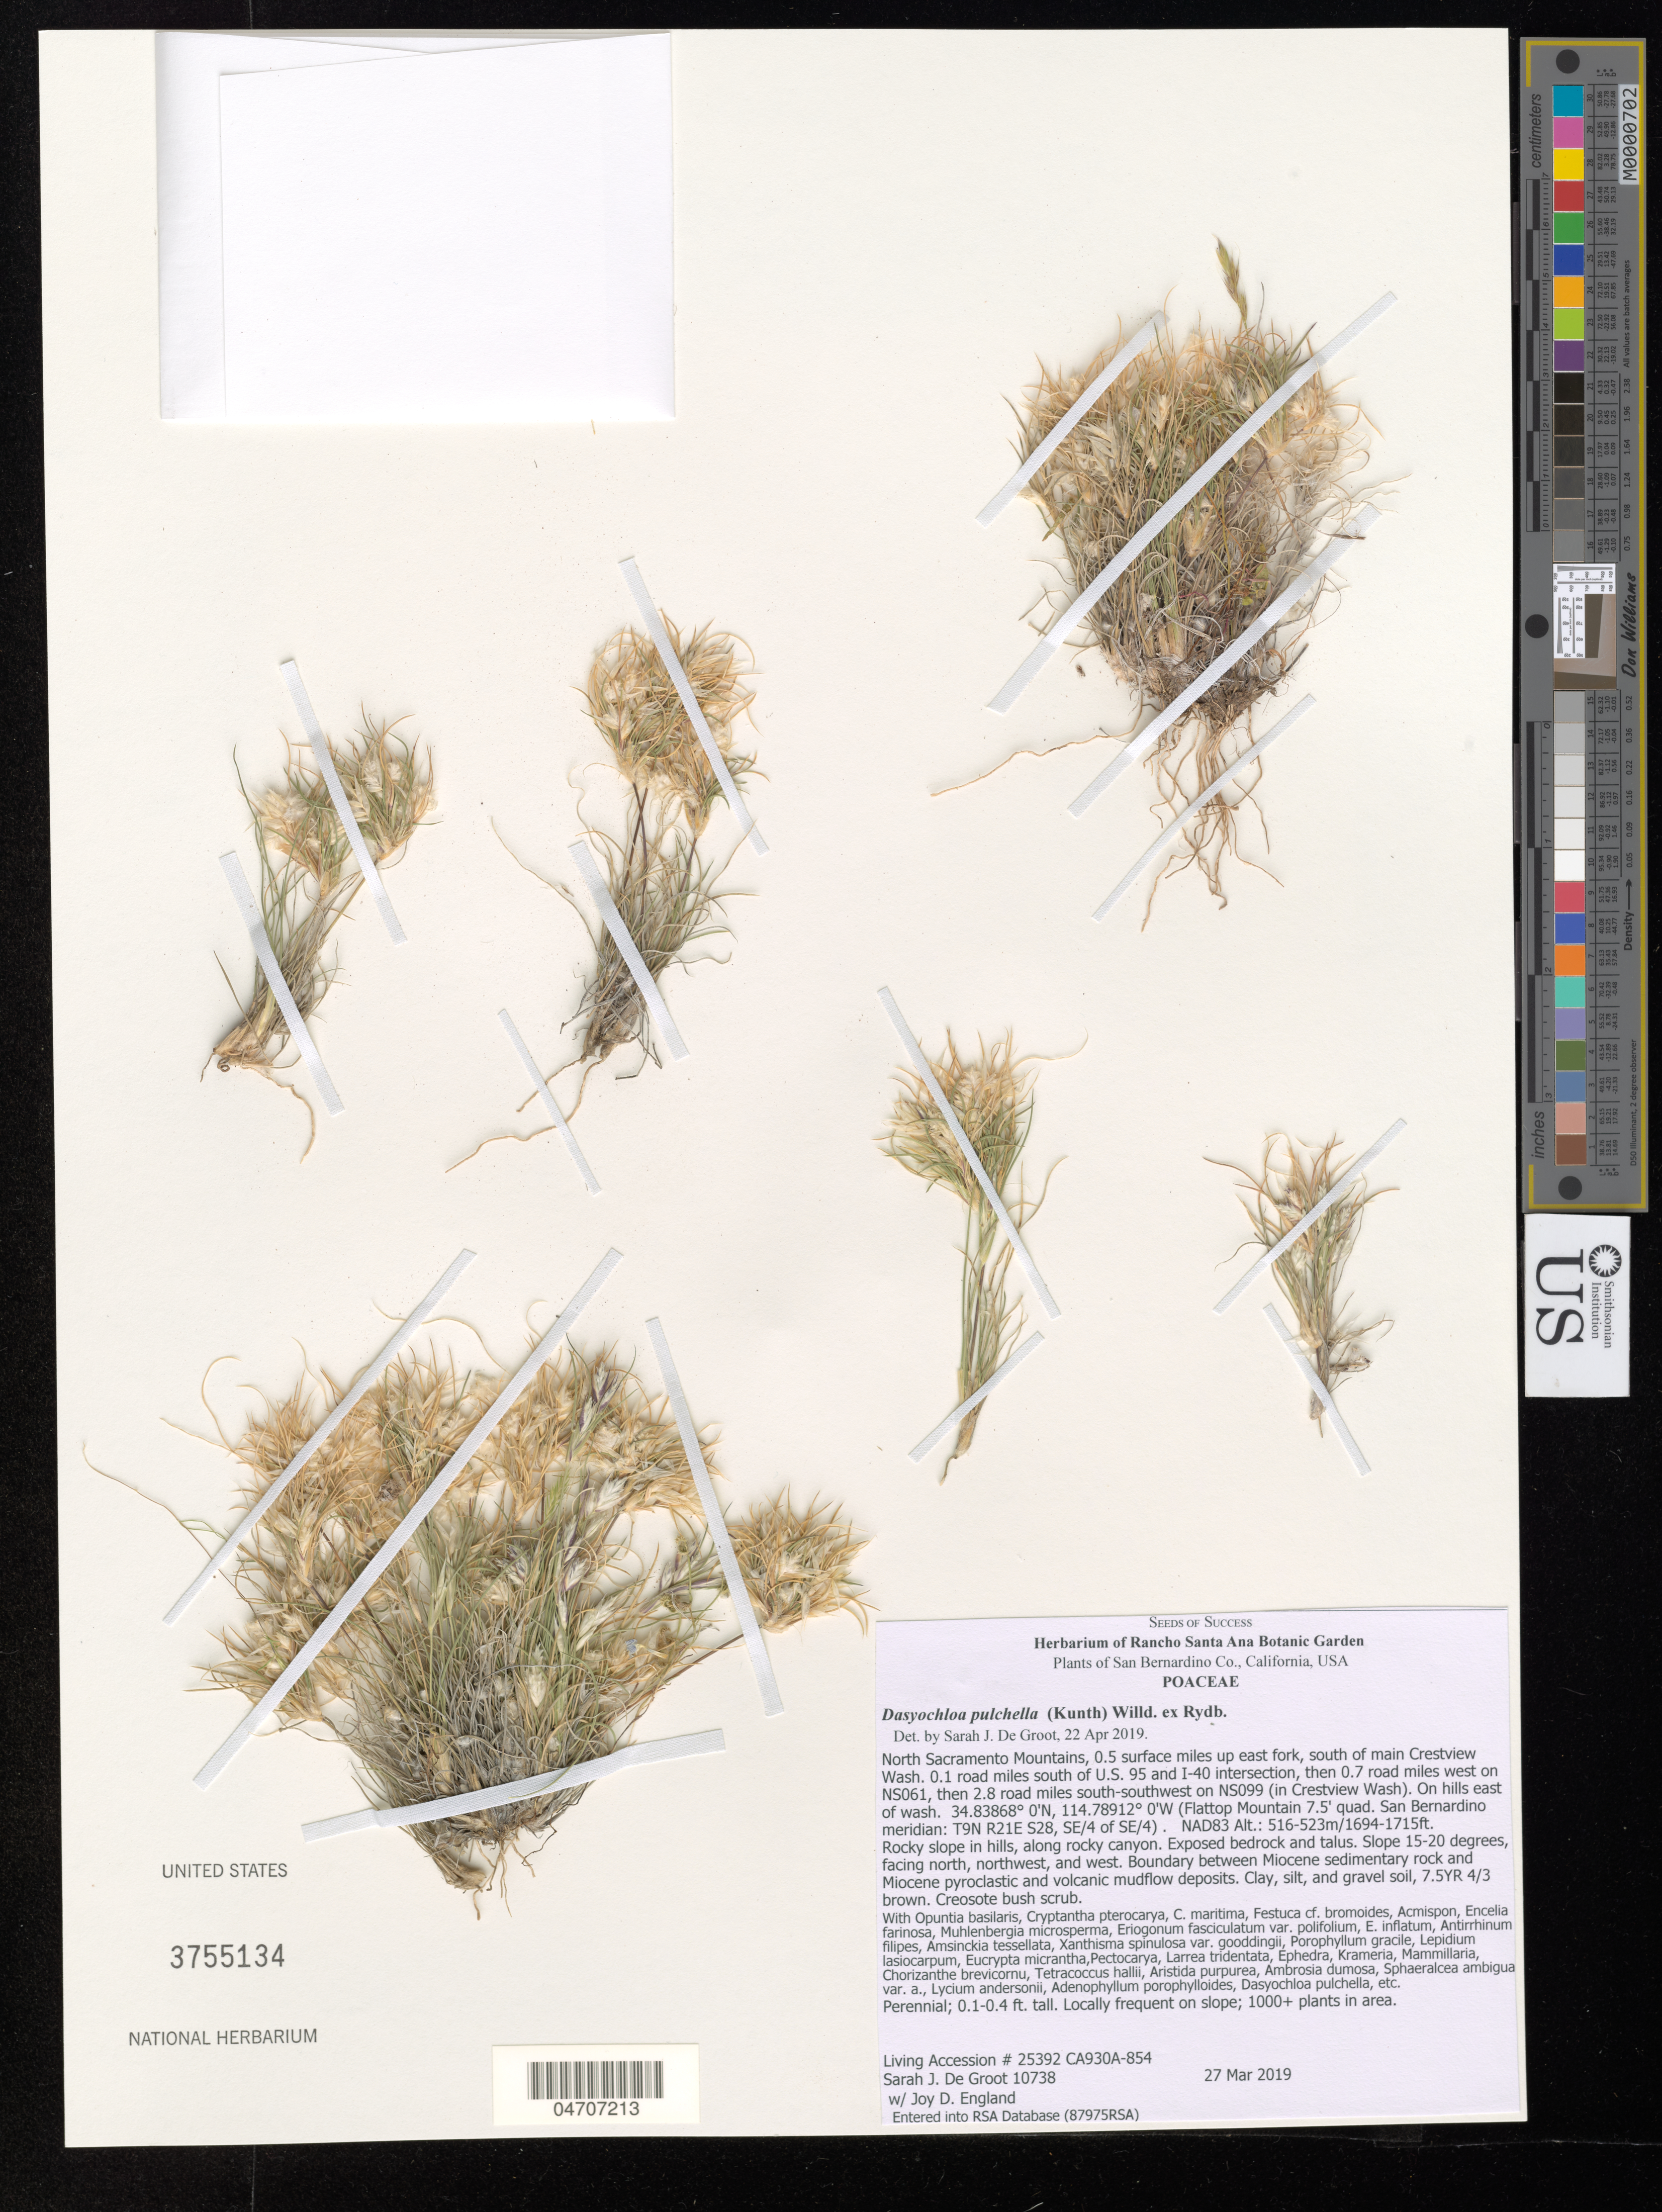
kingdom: Plantae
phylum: Tracheophyta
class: Liliopsida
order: Poales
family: Poaceae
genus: Dasyochloa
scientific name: Dasyochloa pulchella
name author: (Kunth) Willd. ex Rydb.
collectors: S. De Groot & J. England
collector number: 10738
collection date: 2019-03-27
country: United States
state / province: California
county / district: San Bernardino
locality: San Bernardino Co. North Sacramento Mountains, 0.5 surface miles up east fork, south of main Crestview Wash. 0.1 road miles south of U.S. 95 and I-40 intersection, then 0.7 road miles west on NS061, then 2.8 road miles south-southwest on NS099 (in Crestview Wash). On hills east of wash. (Flattop Mountain 7.5' quad. San Bernardino meridian: T9N R21E S28, SE/4 of SE/4). NAD83.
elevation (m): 516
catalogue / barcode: US 3755134